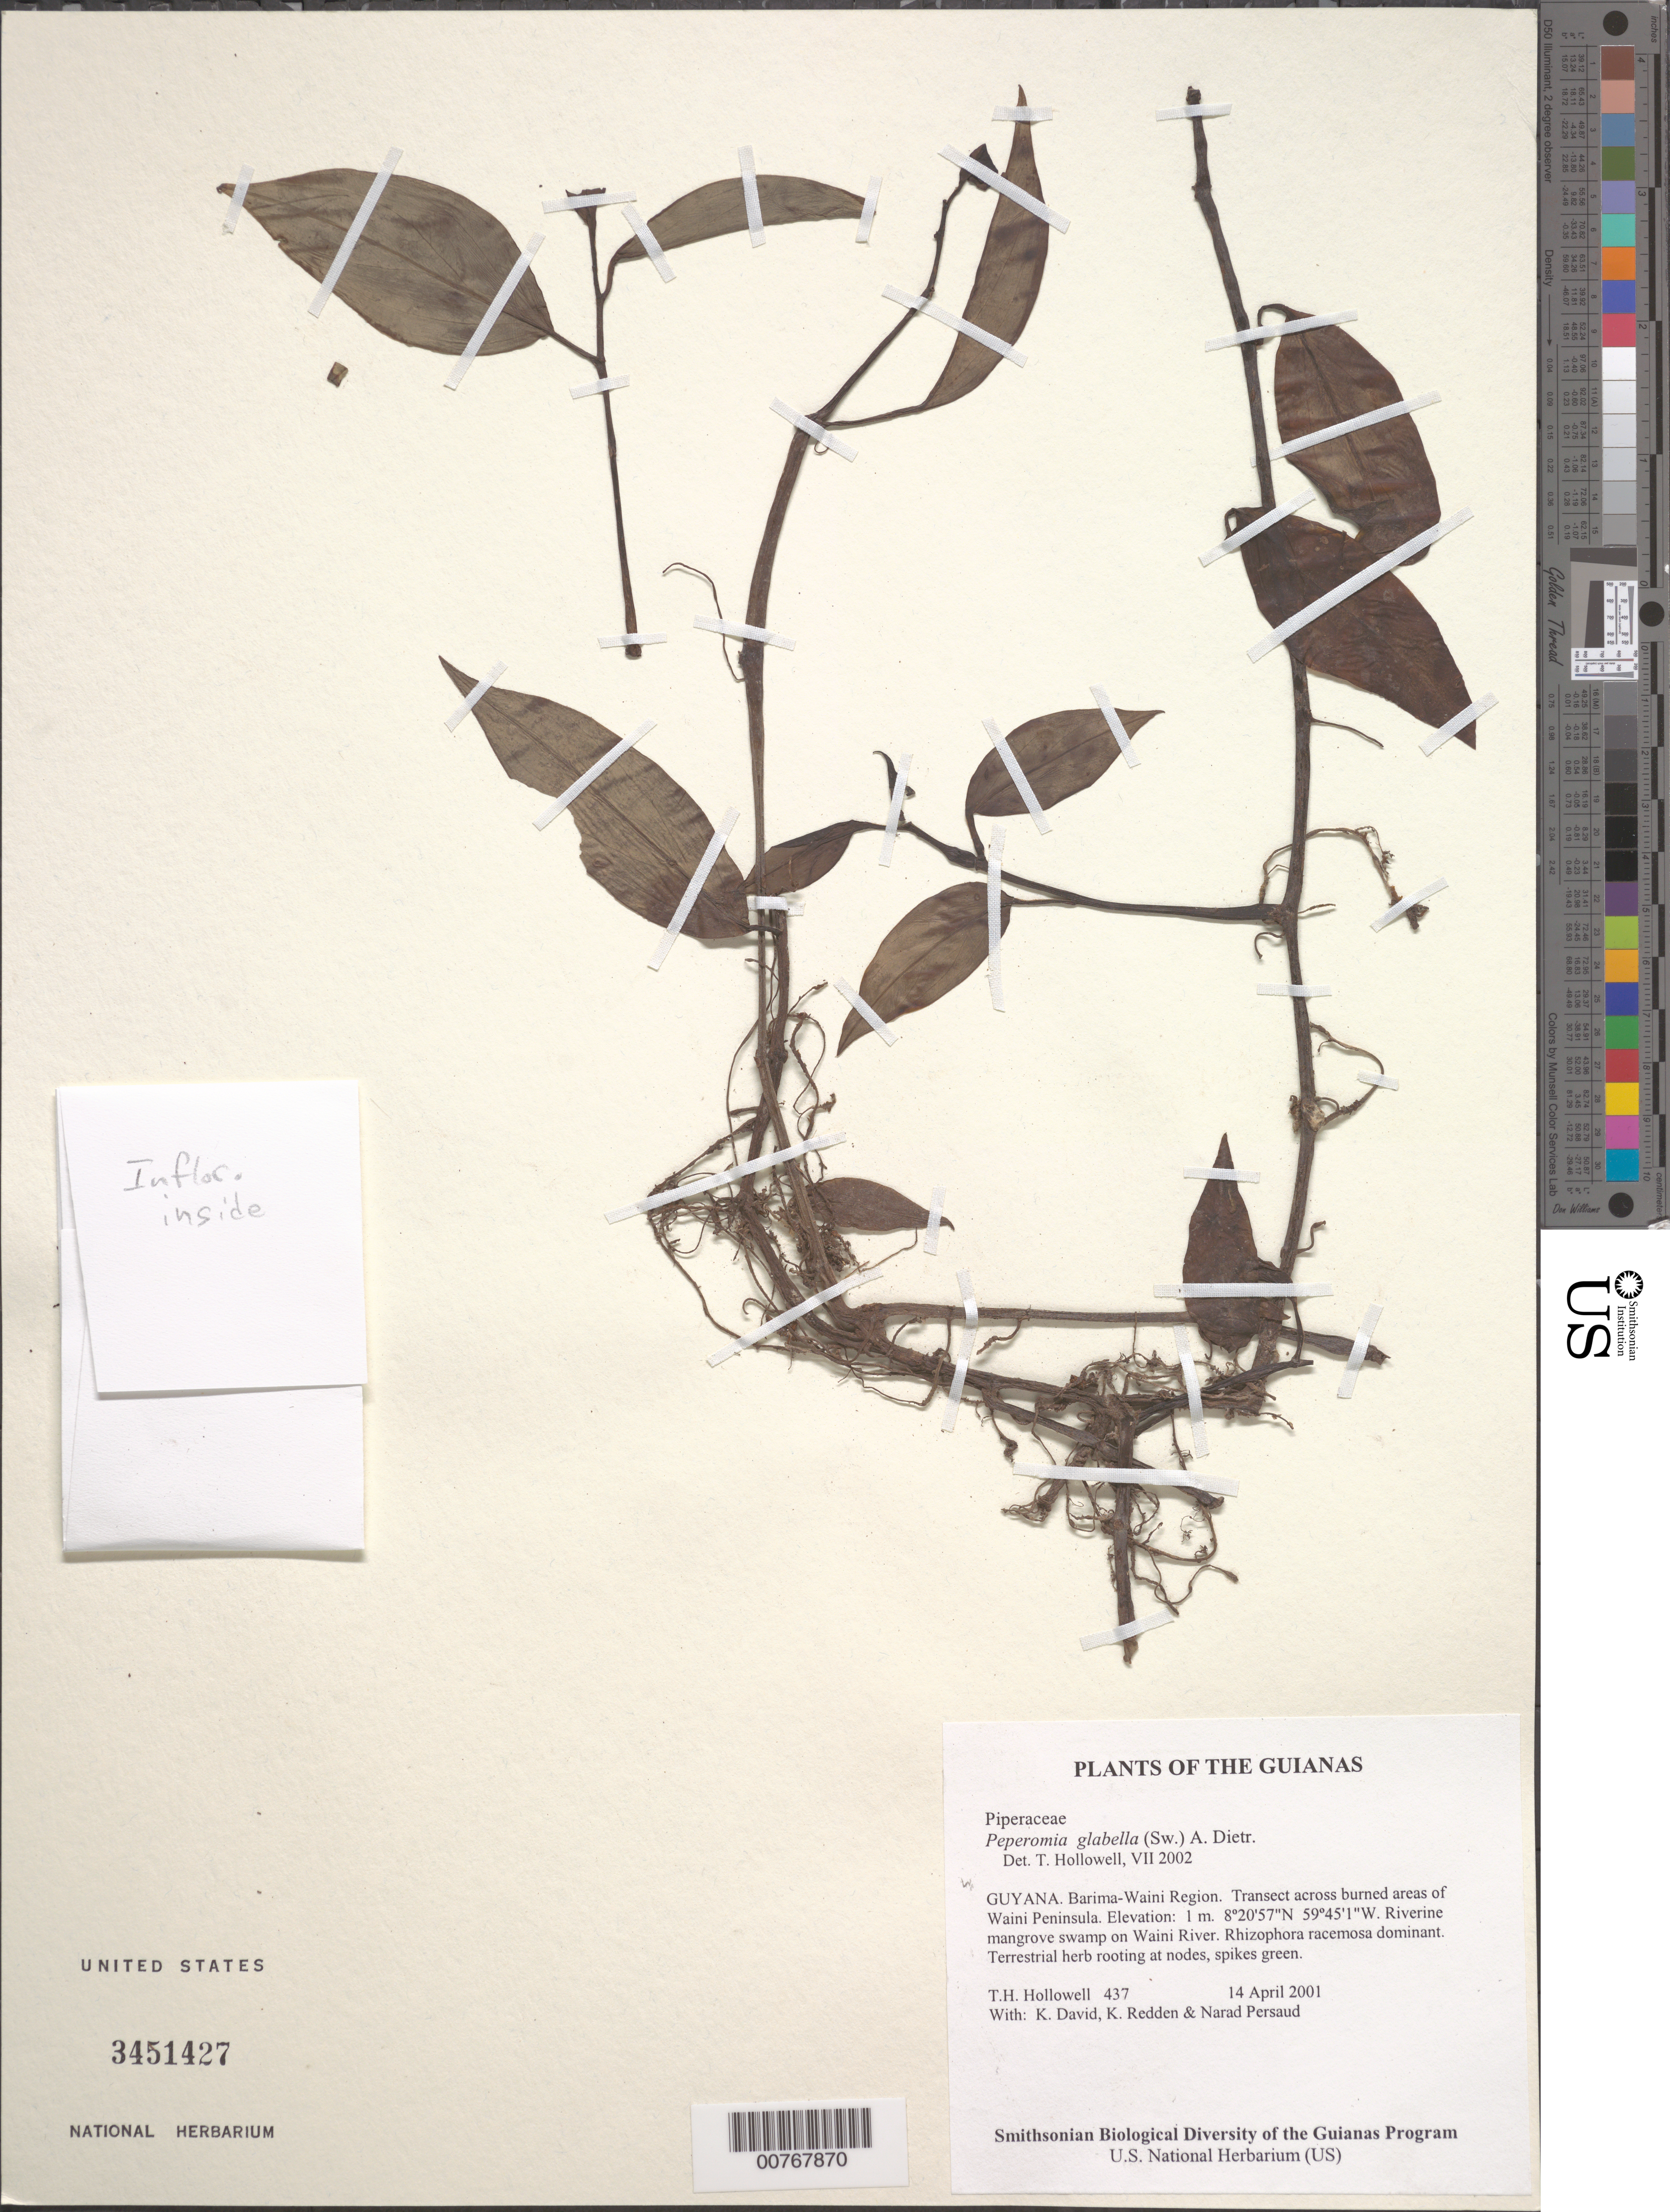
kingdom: Plantae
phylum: Tracheophyta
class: Magnoliopsida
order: Piperales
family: Piperaceae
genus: Peperomia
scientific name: Peperomia glabella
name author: (Sw.) A. Dietr.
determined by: Hollowell, T. H., (BOT), Smithsonian Institution - National Museum of Natural History (UNITED STATES)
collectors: T. Hollowell, K. David, K. M. Redden & N. Persaud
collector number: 437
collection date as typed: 14 April 2001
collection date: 2001-04-14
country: Guyana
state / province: Barima-Waini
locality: Transect across burned areas of Waini Peninsula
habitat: Riverine mangrove swamp on Waini River. Rhizophora racemosa dominant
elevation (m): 1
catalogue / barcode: US 3451427